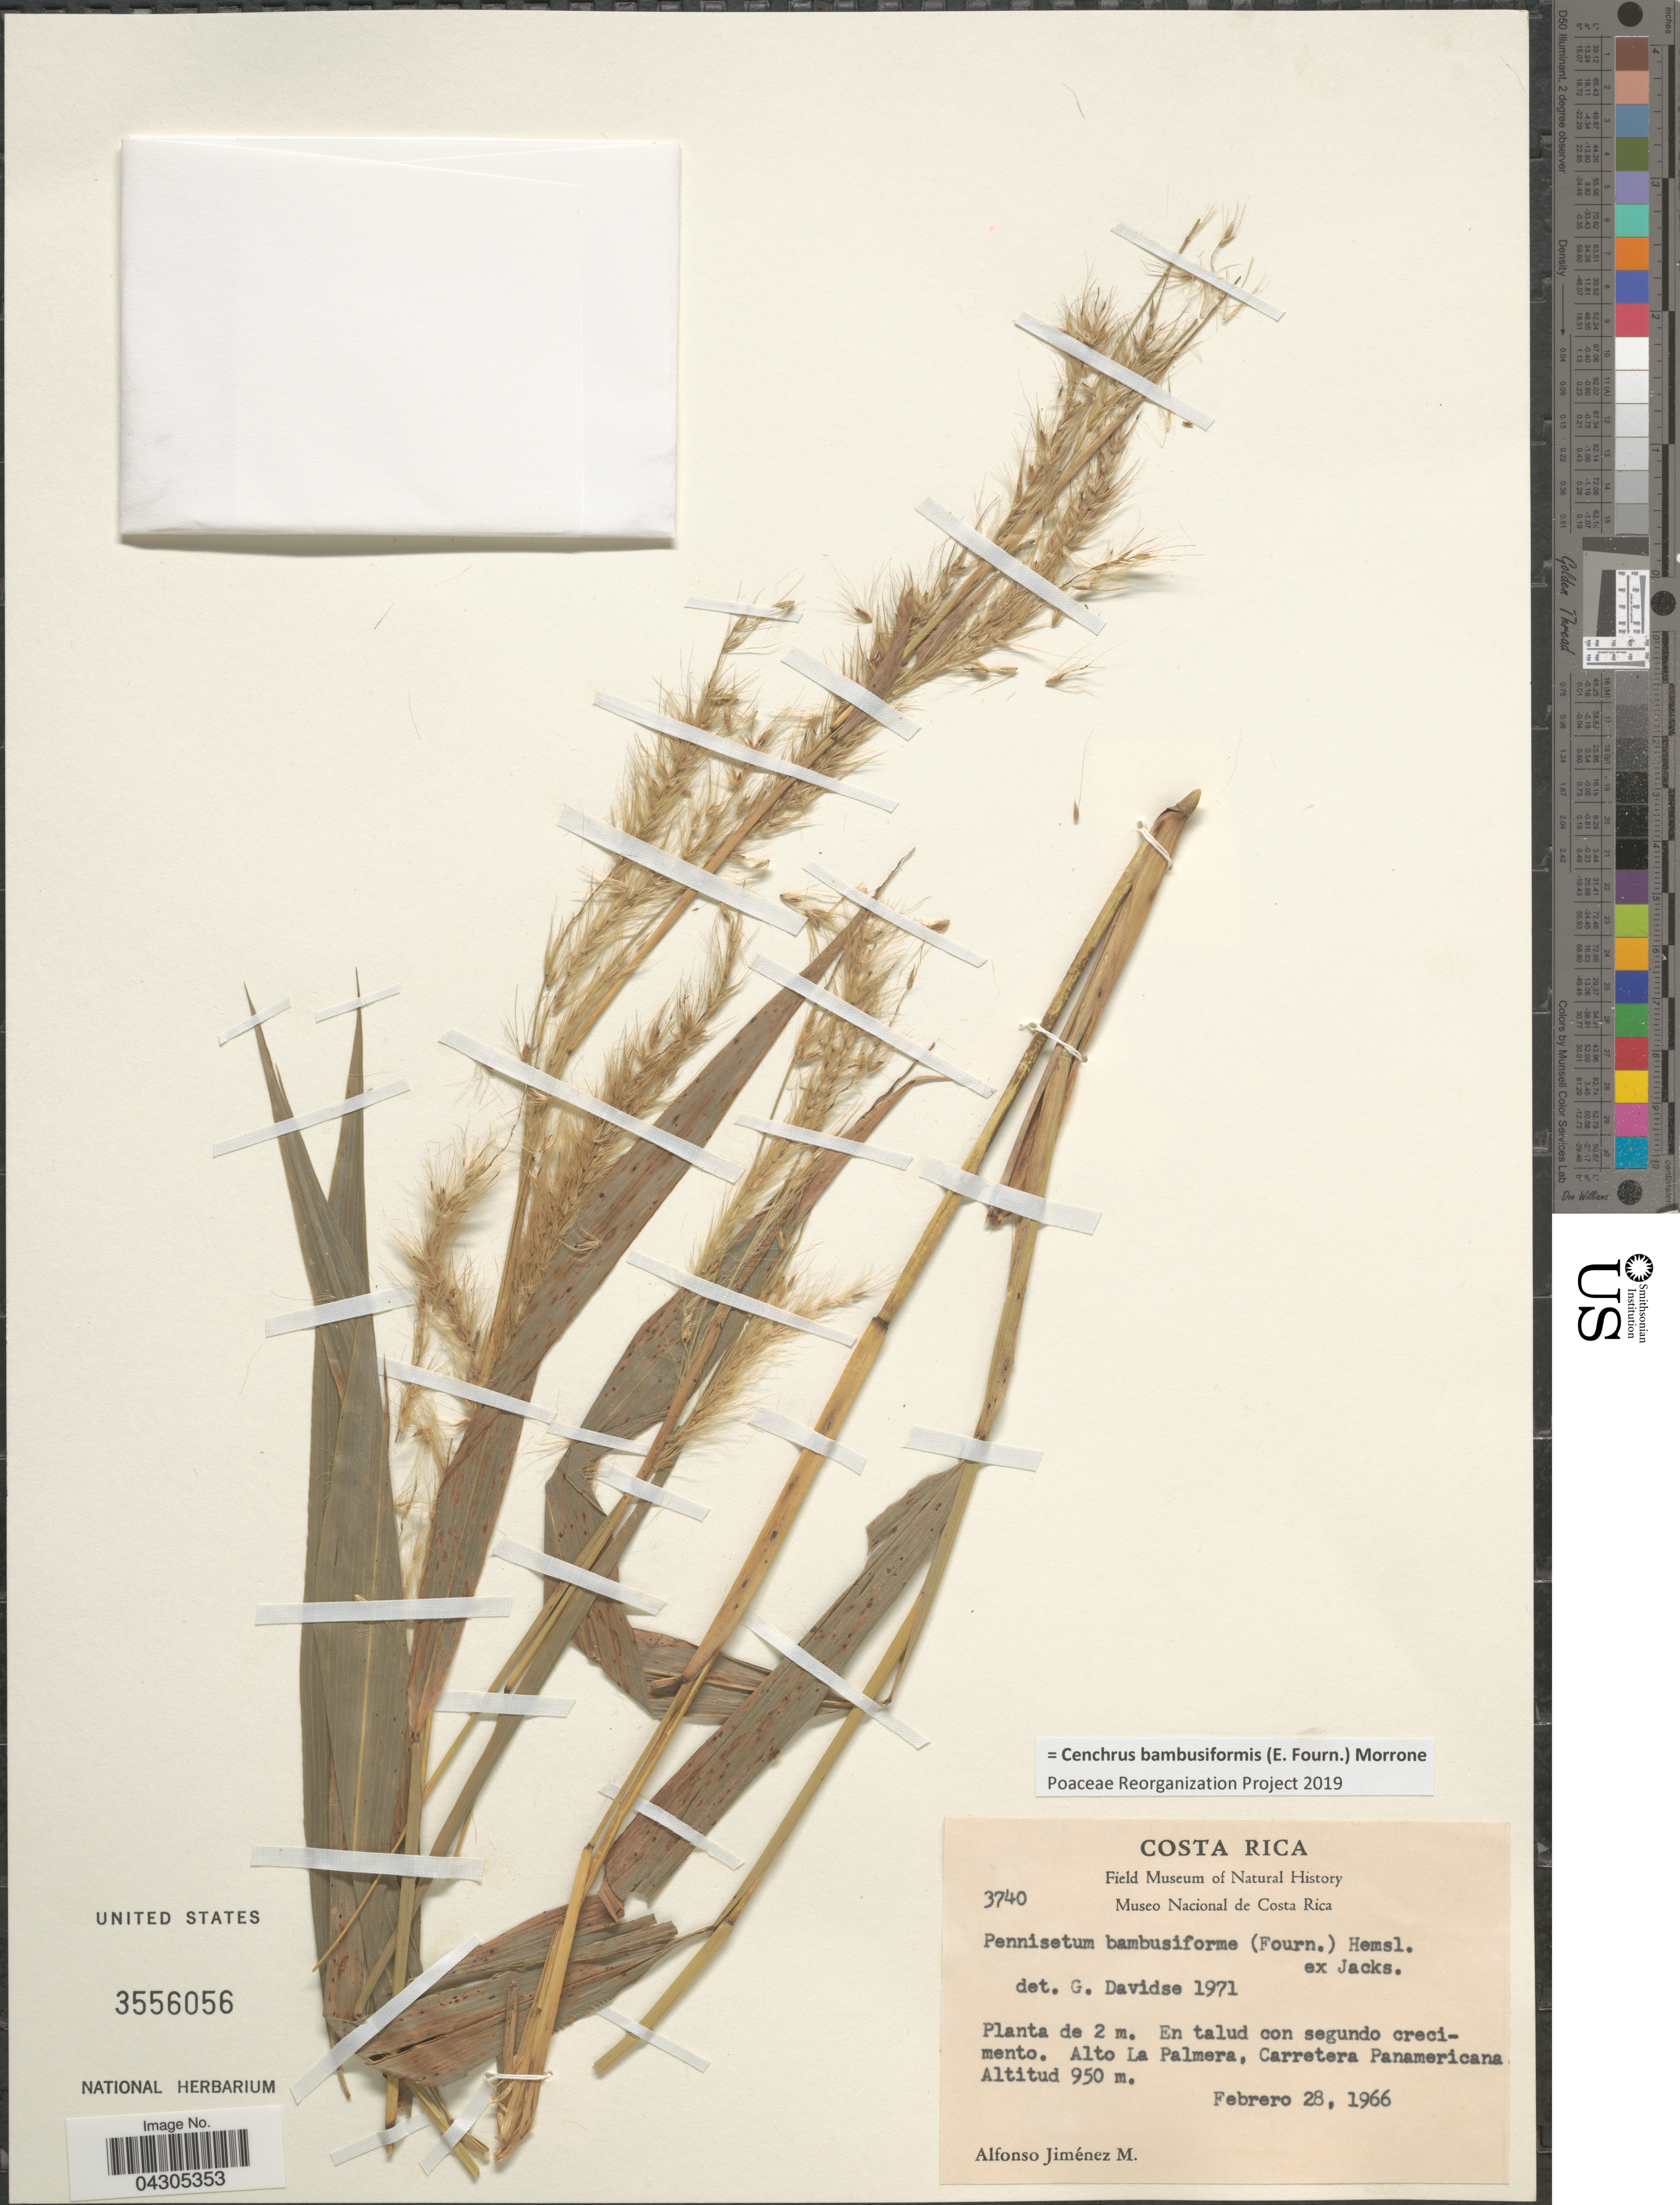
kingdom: Plantae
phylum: Tracheophyta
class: Liliopsida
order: Poales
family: Poaceae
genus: Cenchrus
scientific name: Cenchrus bambusiformis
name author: (E. Fourn.) Morrone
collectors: A. Jimenez M.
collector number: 3740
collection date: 1966-02-28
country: Costa Rica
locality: Alto La Palmera, Carretera Panamericana.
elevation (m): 950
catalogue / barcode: US 3556056